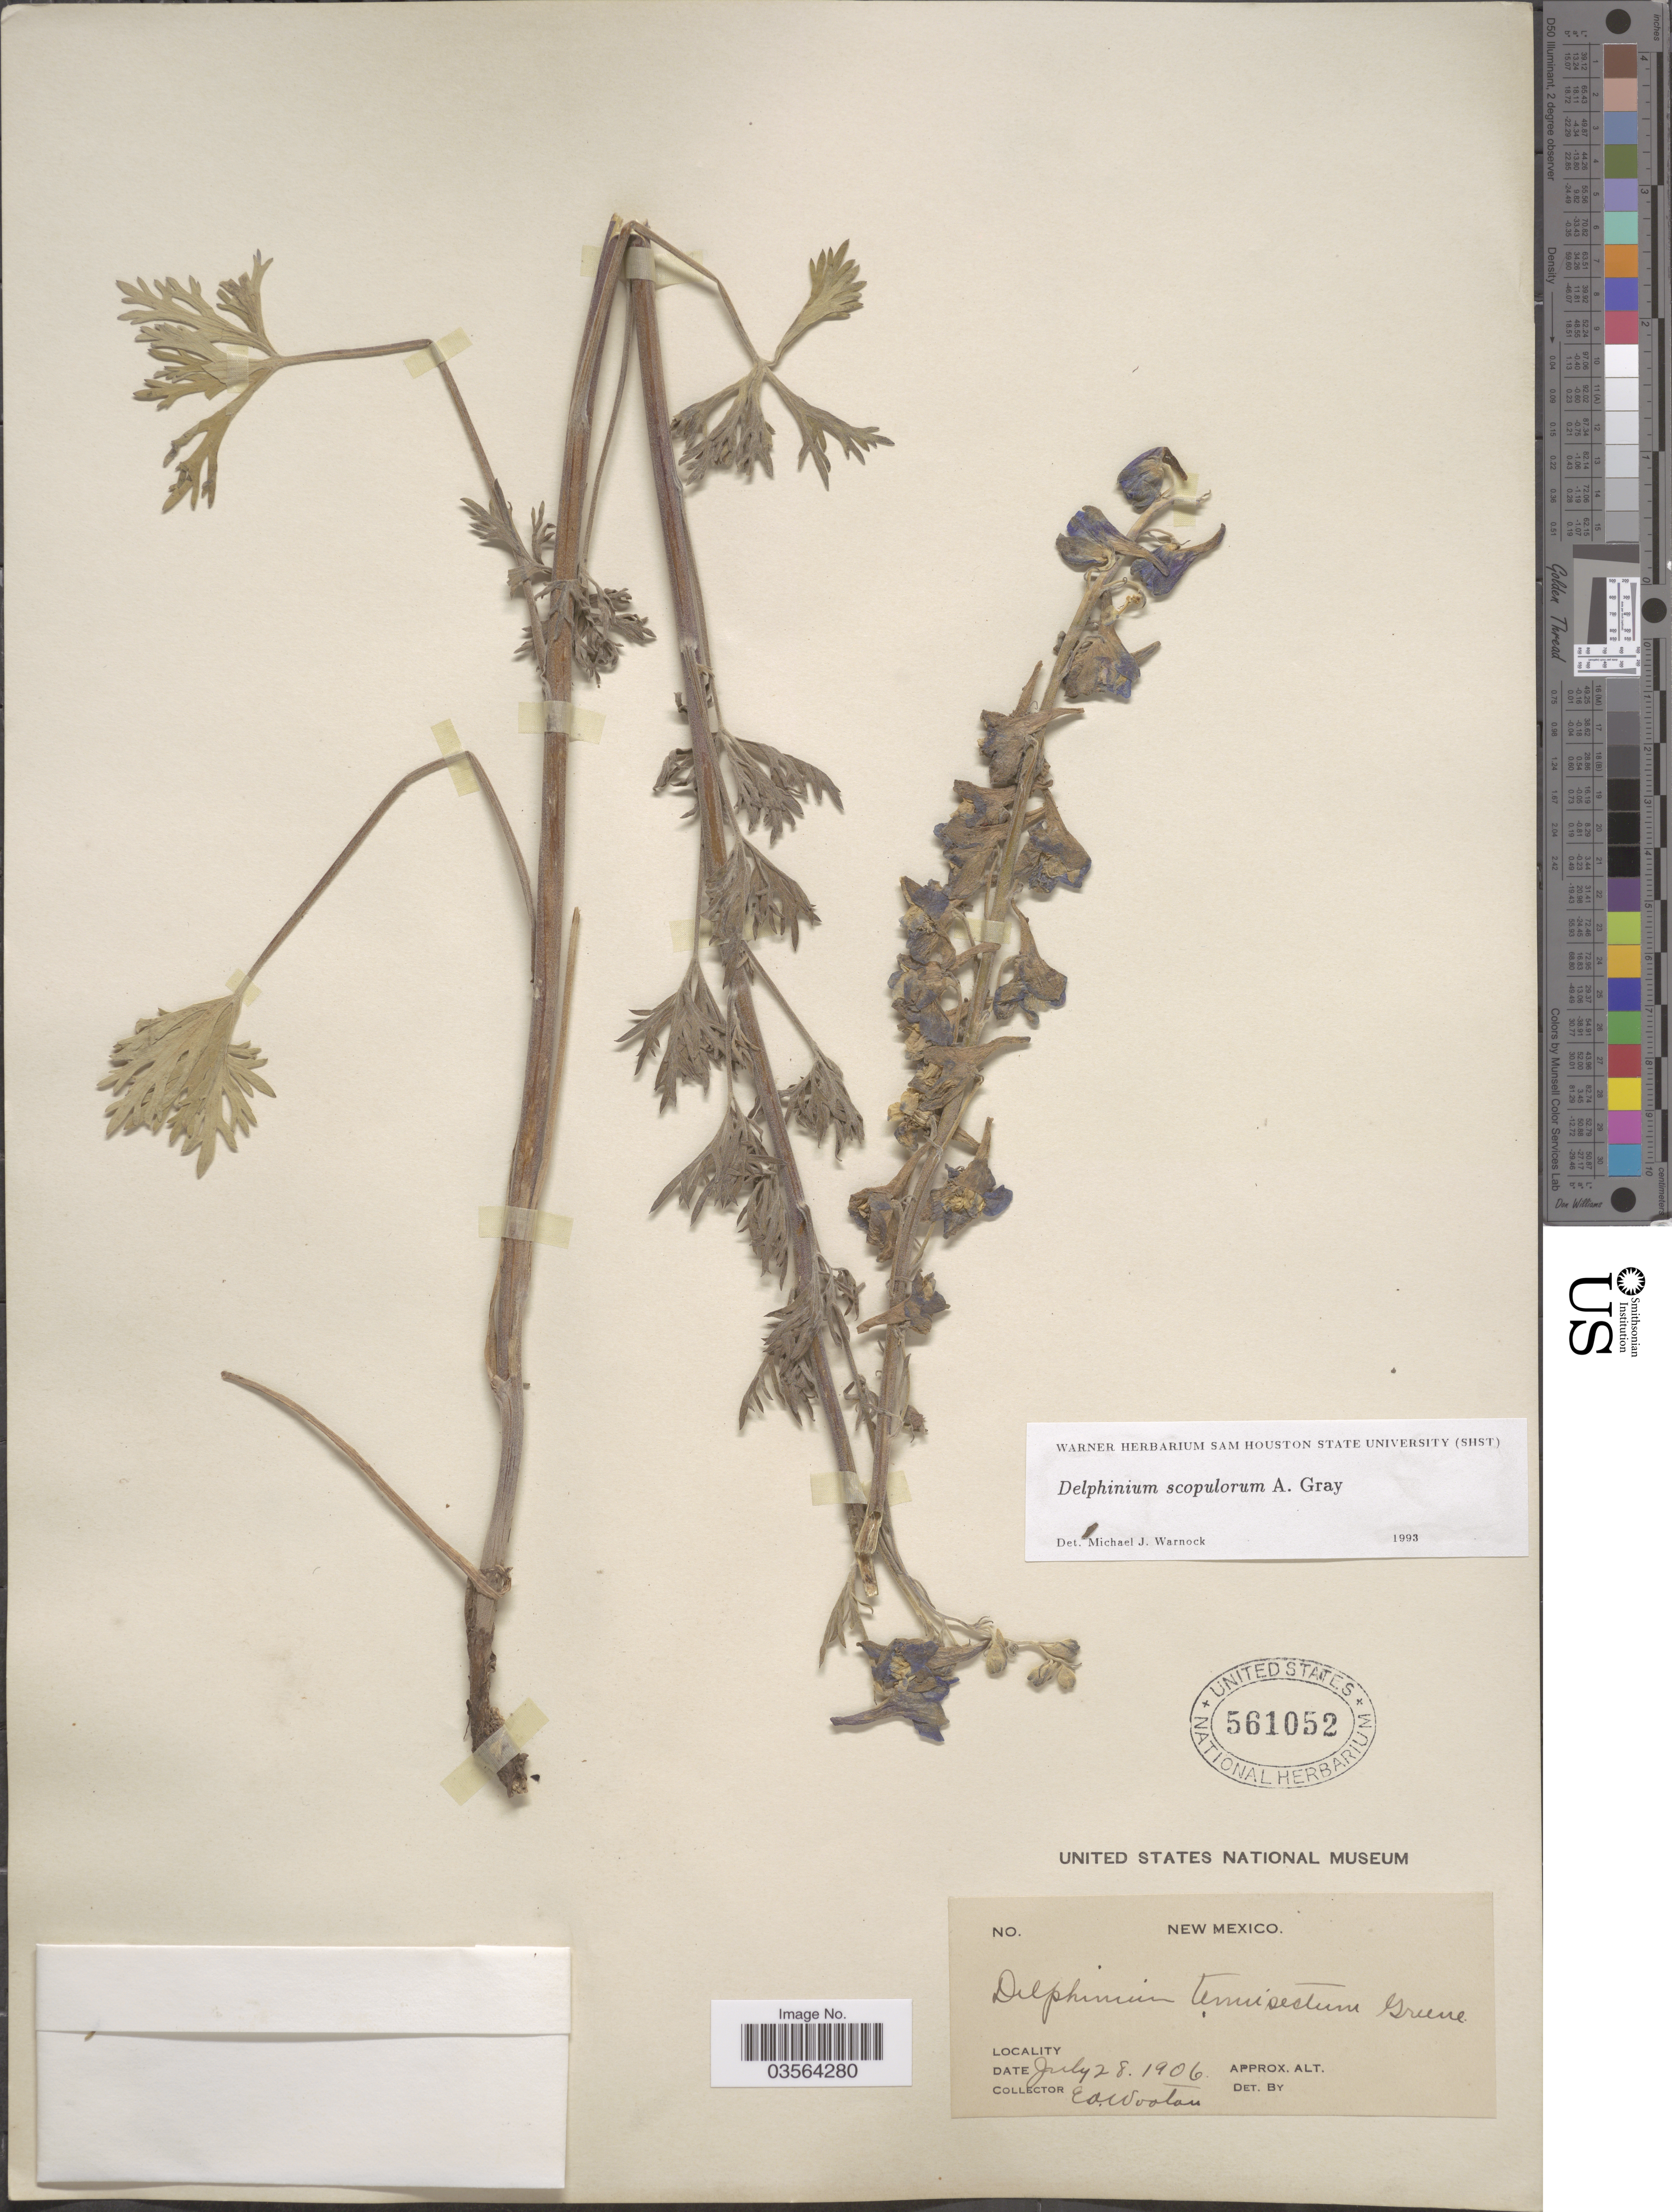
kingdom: Plantae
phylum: Tracheophyta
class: Magnoliopsida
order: Ranunculales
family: Ranunculaceae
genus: Delphinium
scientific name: Delphinium scopulorum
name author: A. Gray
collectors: E. O. Wooton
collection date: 1906-07-28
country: United States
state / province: New Mexico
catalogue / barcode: US 561052